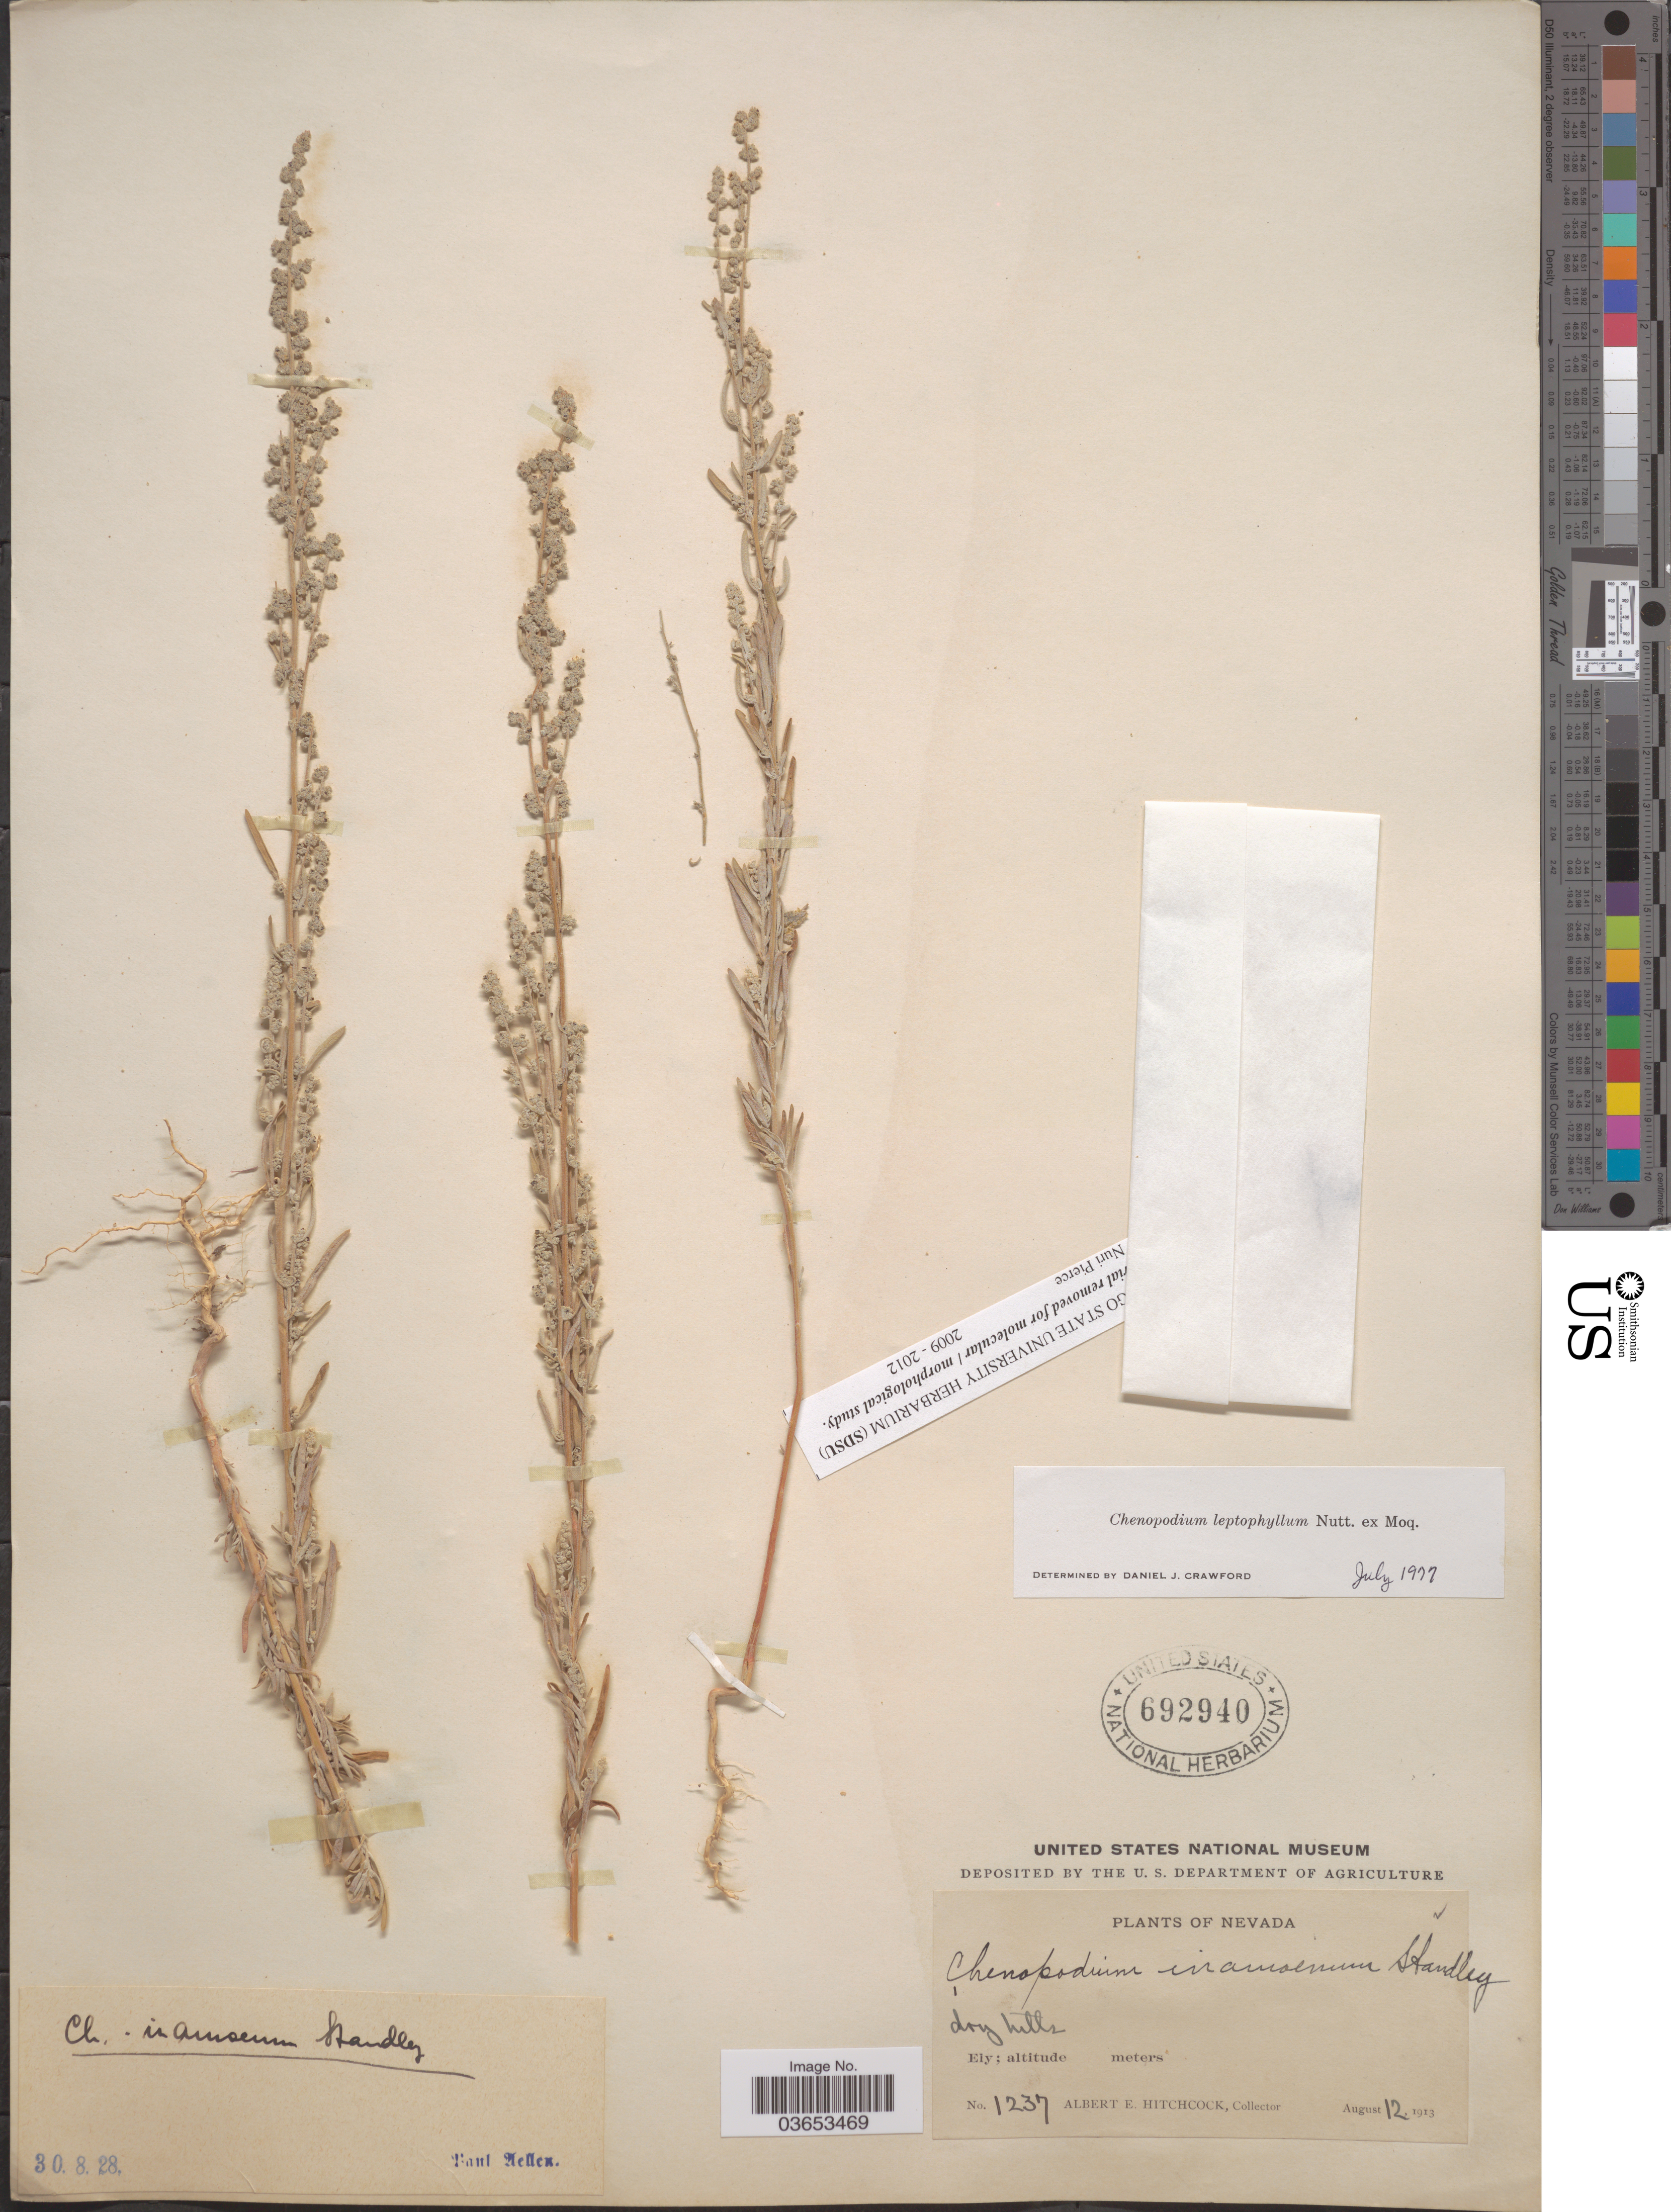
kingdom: Plantae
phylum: Tracheophyta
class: Magnoliopsida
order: Caryophyllales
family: Amaranthaceae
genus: Chenopodium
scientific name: Chenopodium leptophyllum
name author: (Moq.) Nutt. ex S. Watson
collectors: A. Hitchcock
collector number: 1237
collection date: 1913-08-12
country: United States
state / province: Nevada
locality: Ely.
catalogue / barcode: US 692940